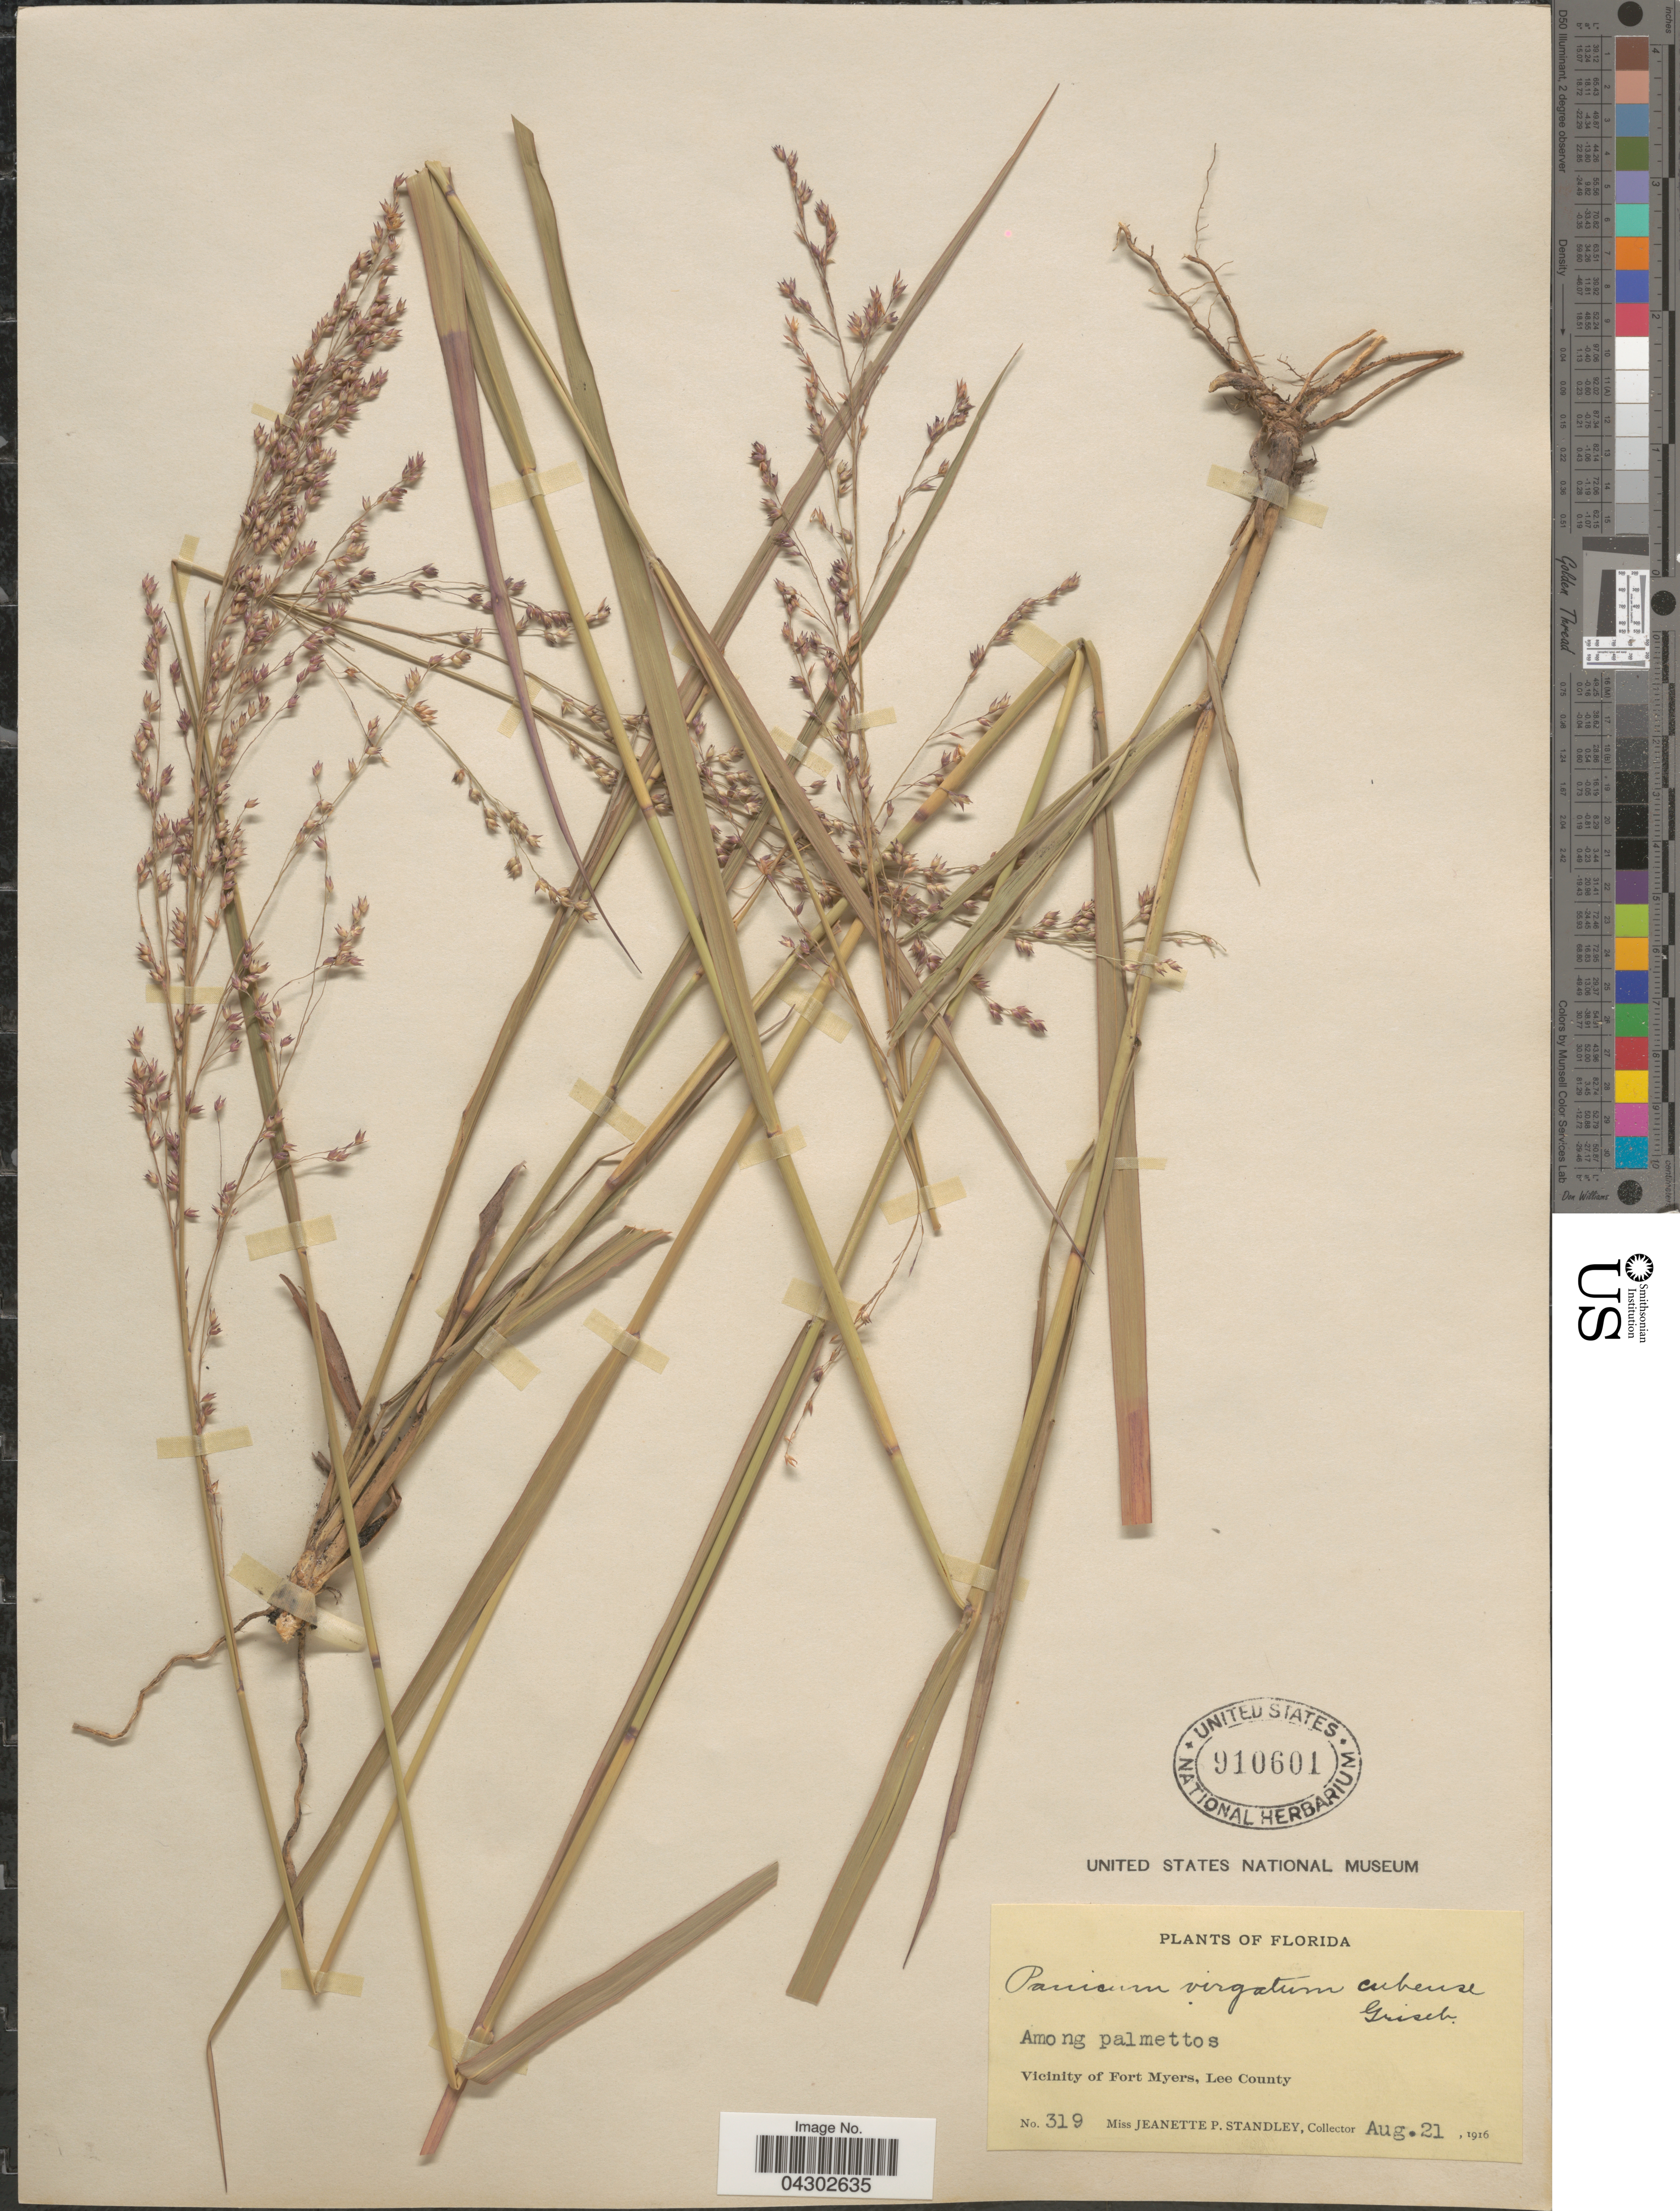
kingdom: Plantae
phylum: Tracheophyta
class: Liliopsida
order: Poales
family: Poaceae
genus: Panicum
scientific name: Panicum virgatum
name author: L.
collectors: J. P. Standley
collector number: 319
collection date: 1916-08-21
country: United States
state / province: Florida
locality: Among palmettos. Vicinity of Fort Myers, Lee County.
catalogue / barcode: US 910601